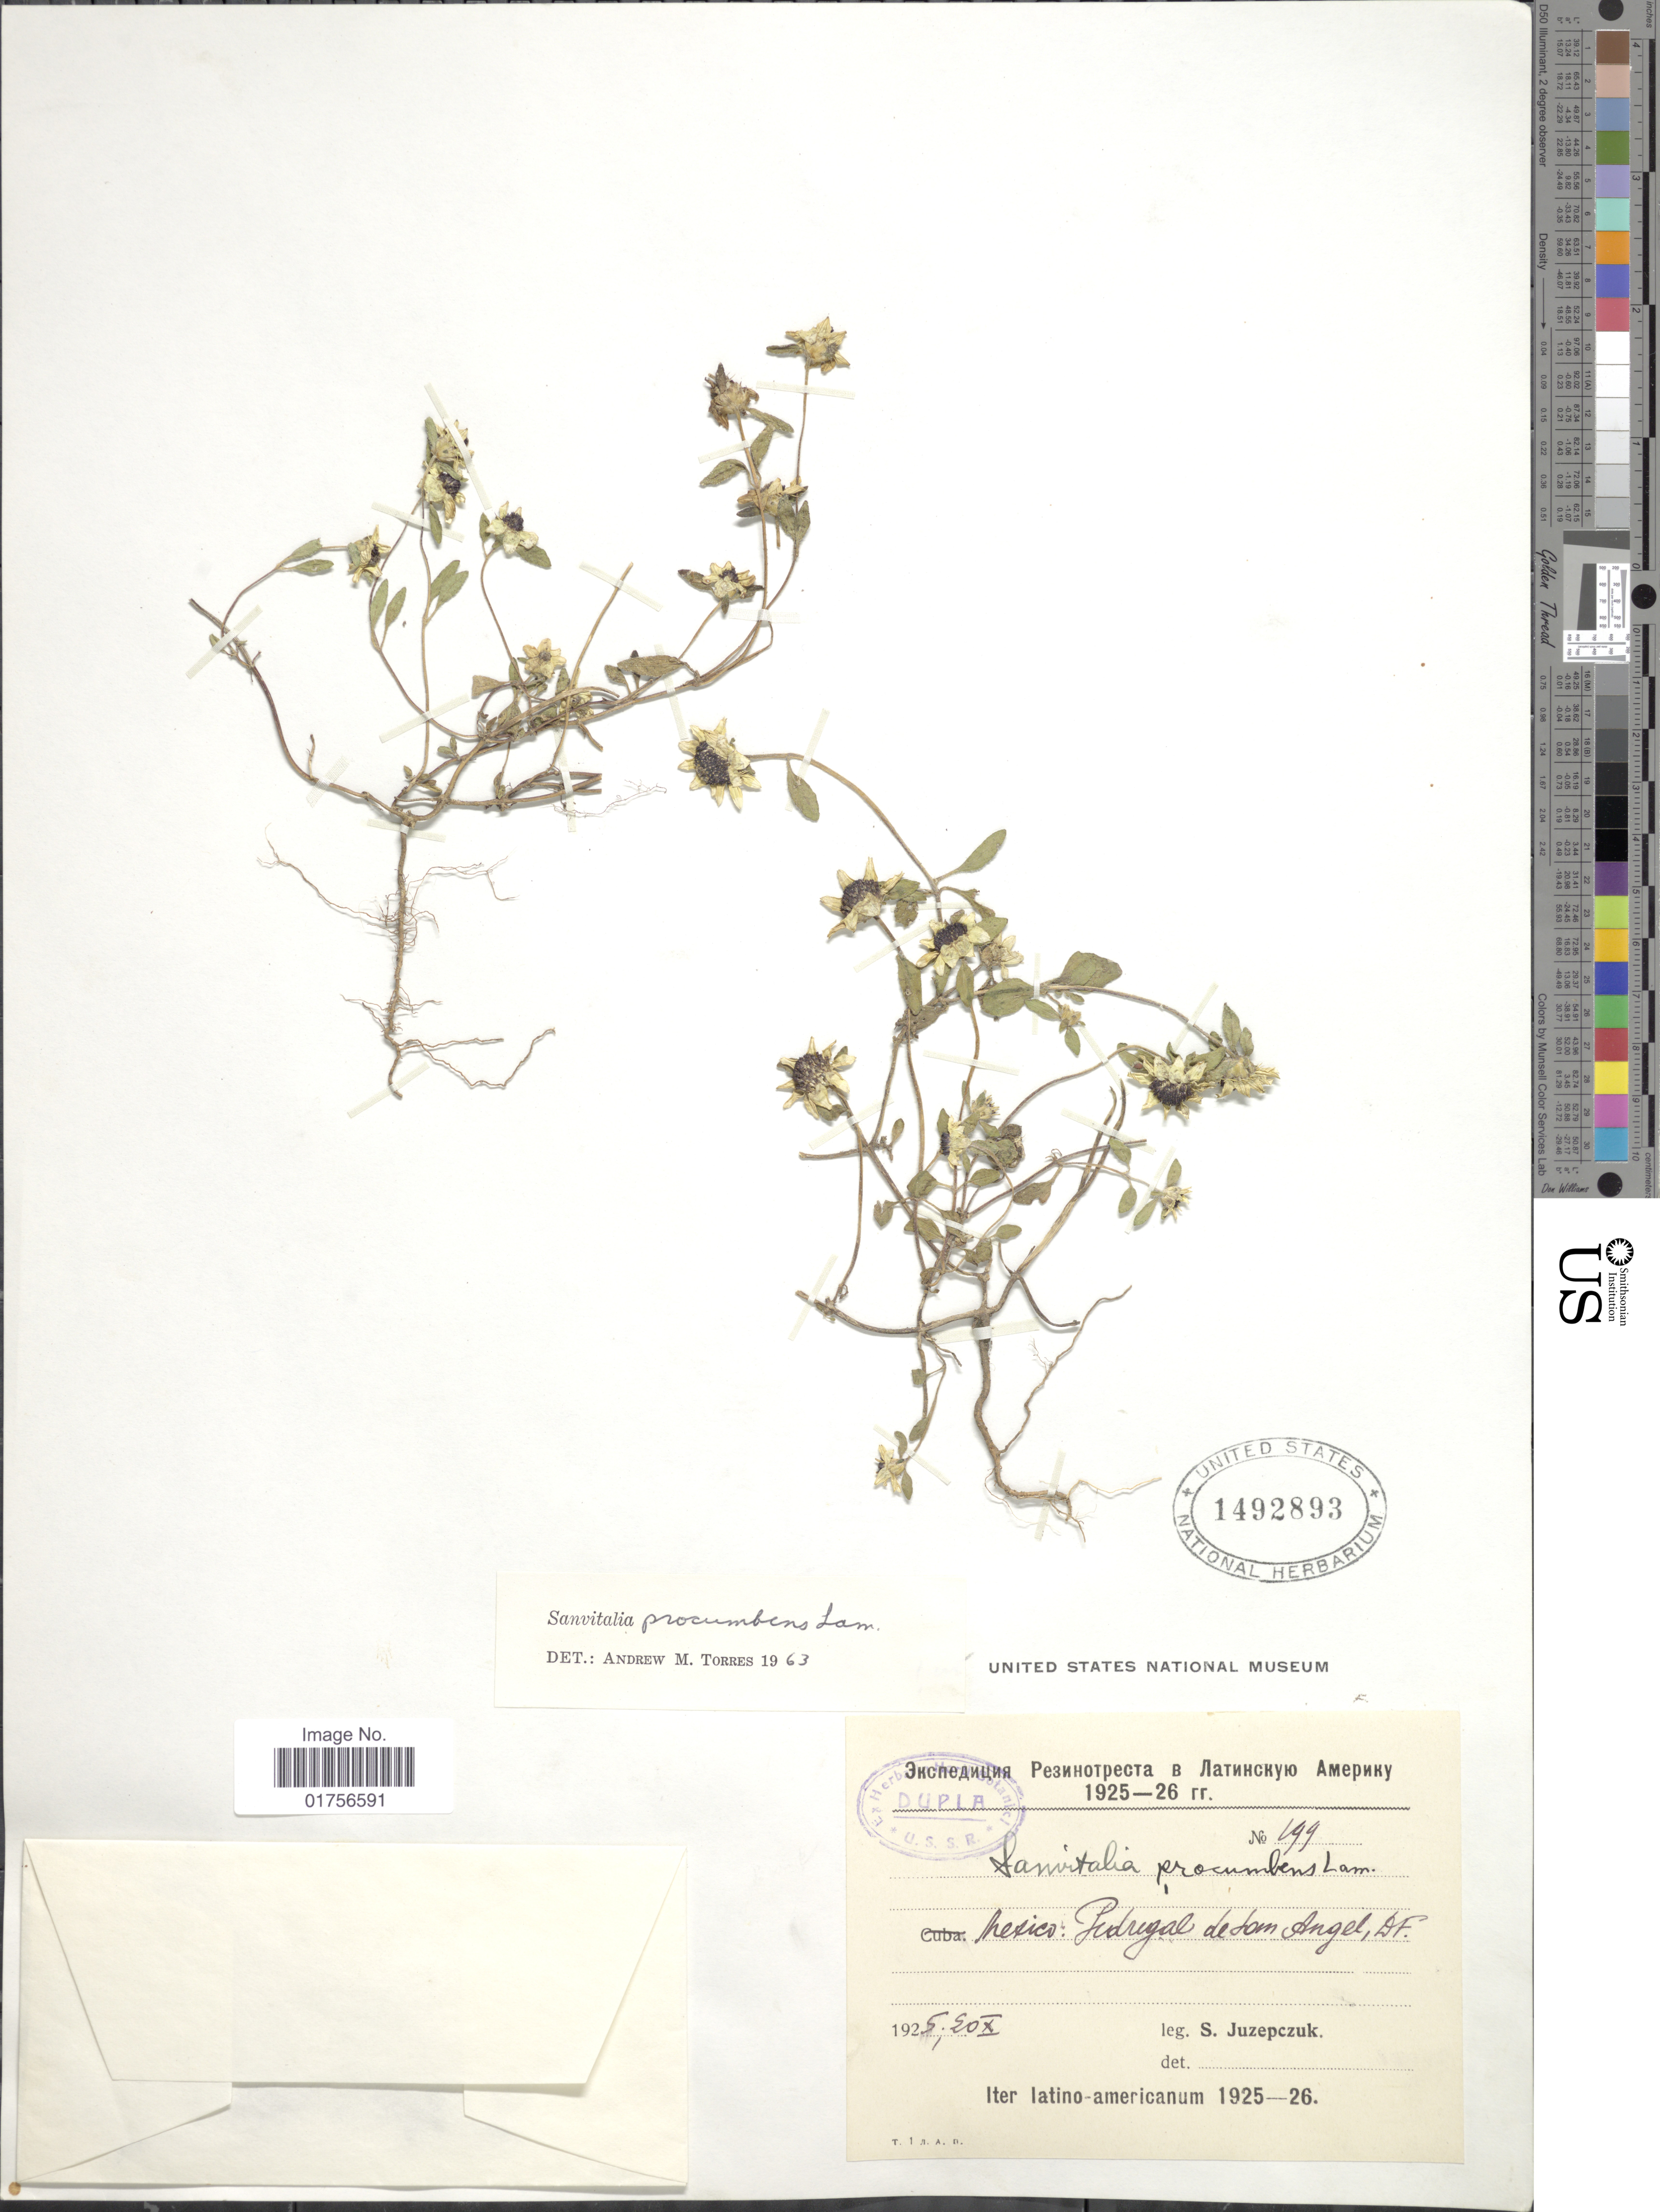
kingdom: Plantae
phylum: Tracheophyta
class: Magnoliopsida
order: Asterales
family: Asteraceae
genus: Sanvitalia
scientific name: Sanvitalia procumbens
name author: Lam.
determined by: Skibicki, Samuel V.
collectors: S. V. Juzepczuk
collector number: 199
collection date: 1925-10-20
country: Mexico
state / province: Distrito Federal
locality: Mexico: Pedregal de Tom Angel, DF.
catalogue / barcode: US 1492893